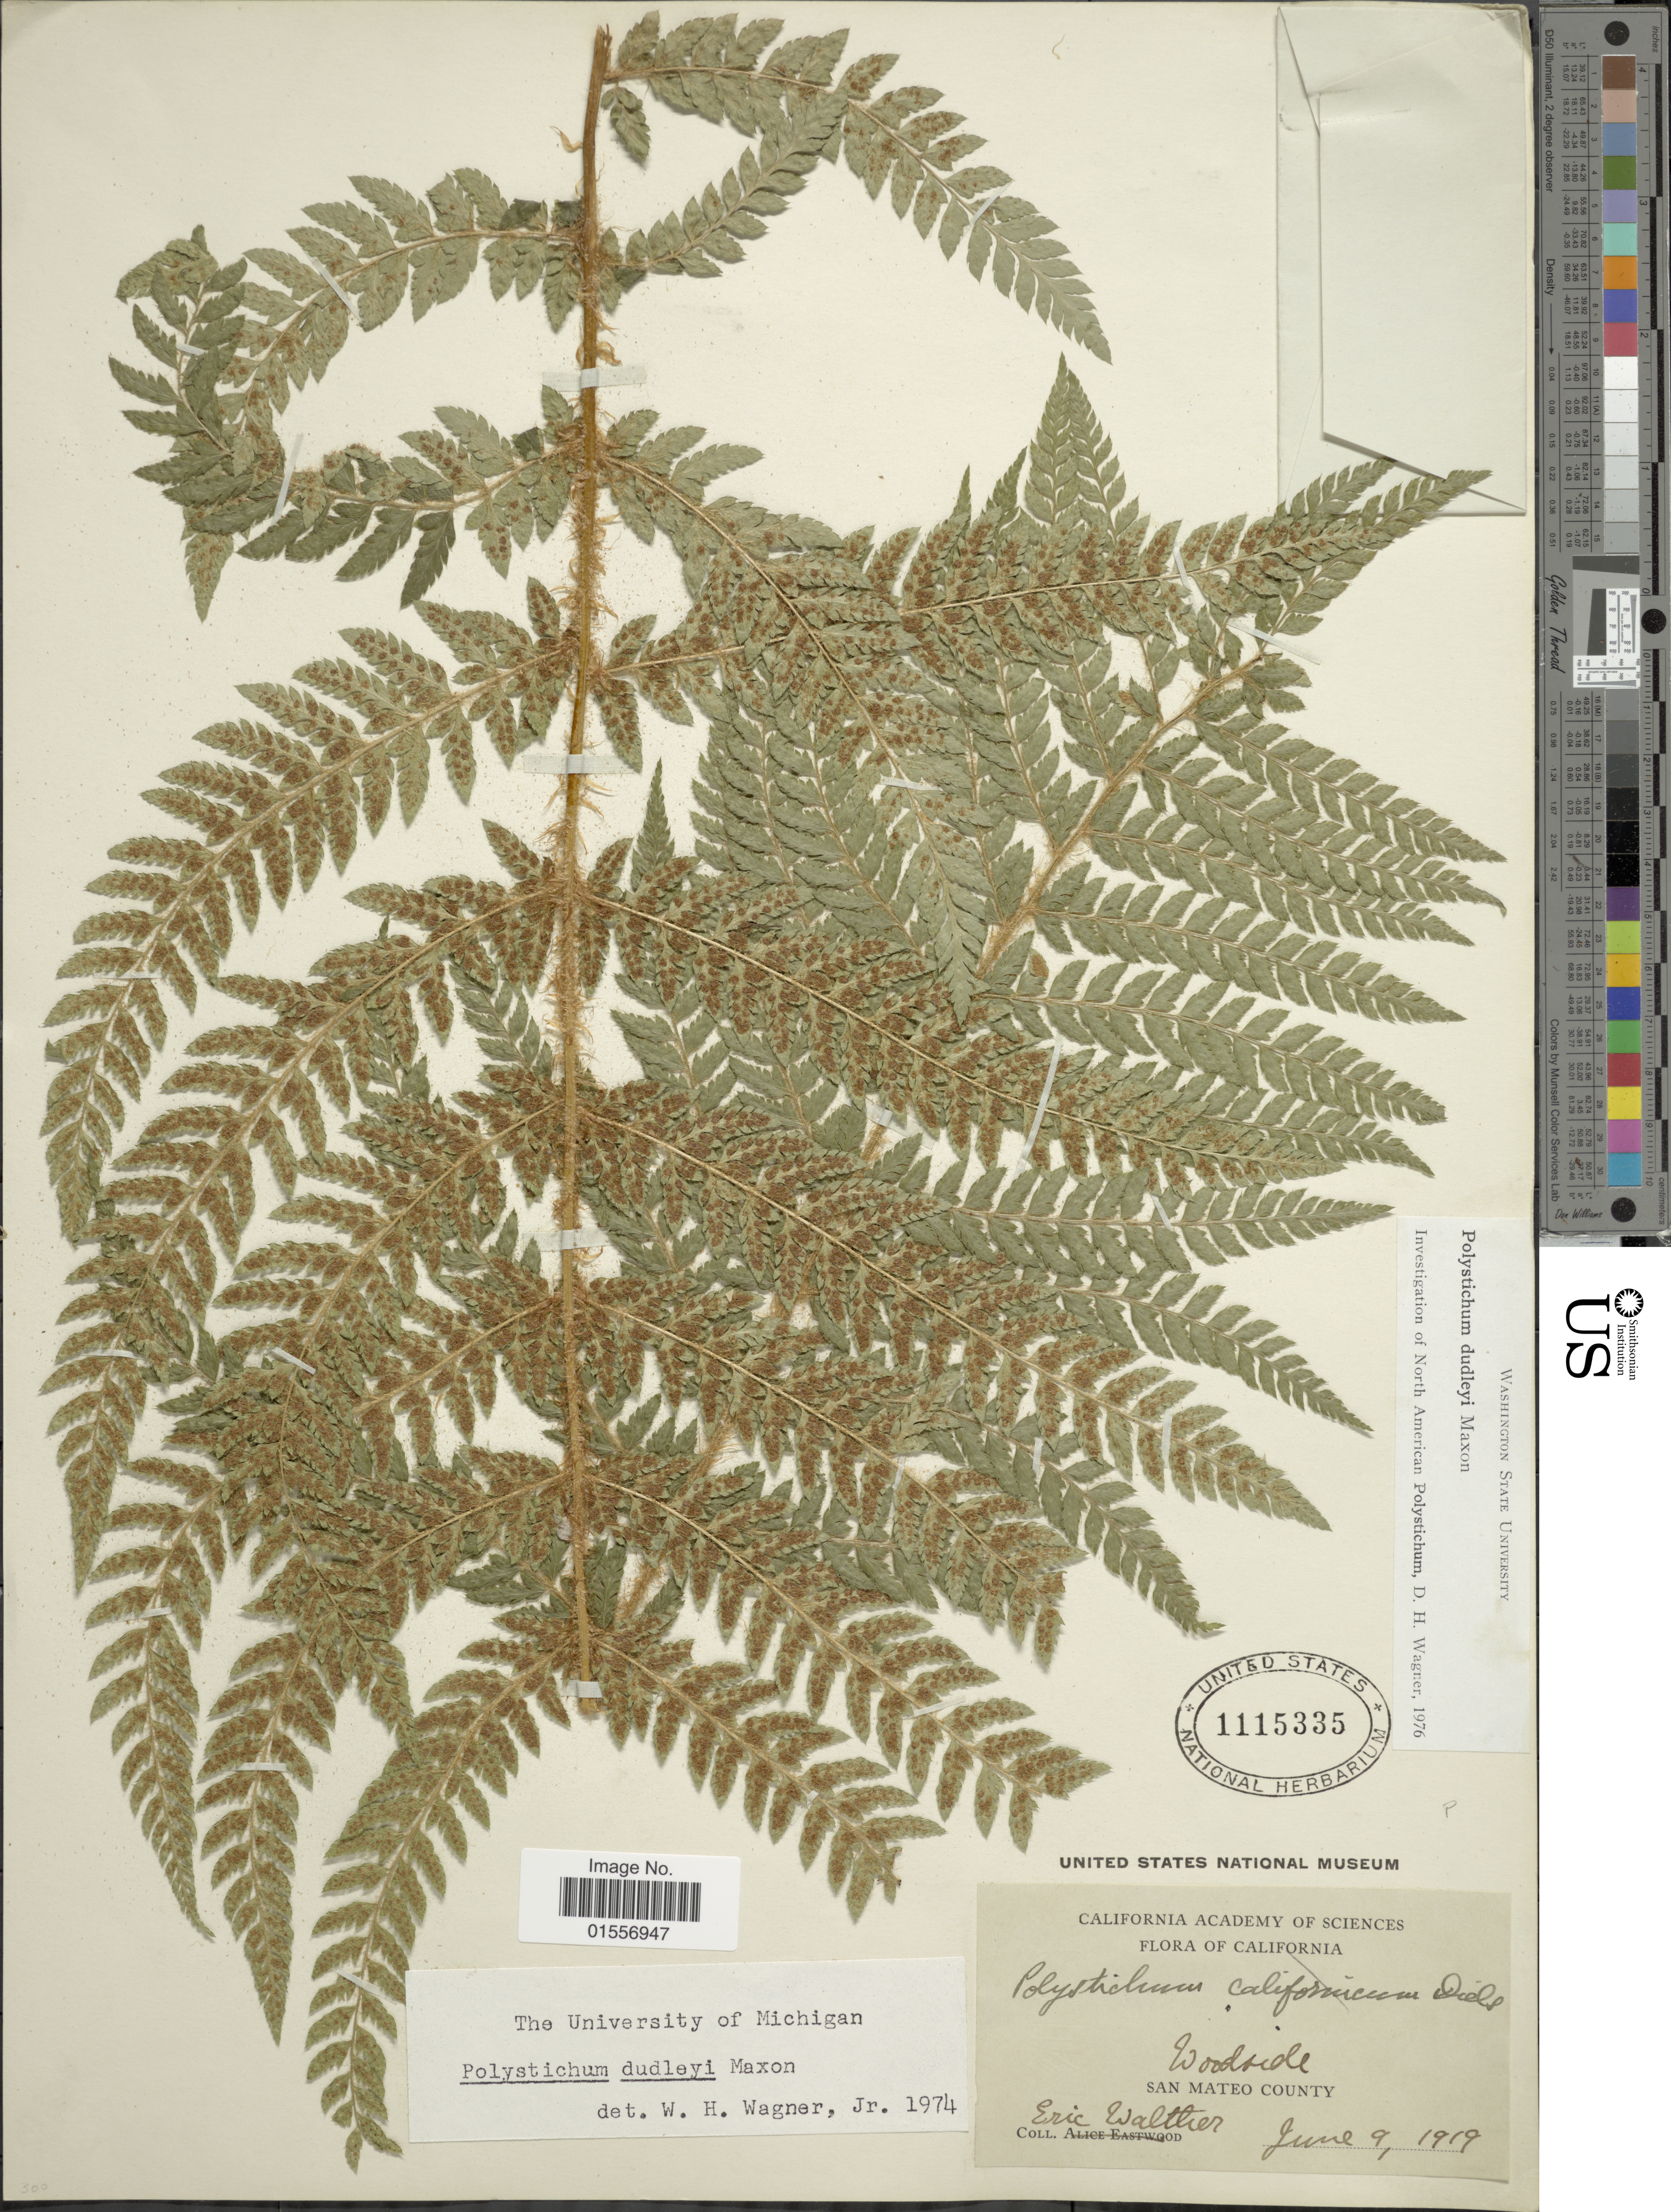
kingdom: Plantae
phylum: Tracheophyta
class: Polypodiopsida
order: Polypodiales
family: Dryopteridaceae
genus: Polystichum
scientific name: Polystichum dudleyi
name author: Maxon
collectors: E. Walther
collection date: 1919-06-09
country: United States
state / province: California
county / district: San Mateo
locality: Woodside, San Mateo County.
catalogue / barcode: US 1115335